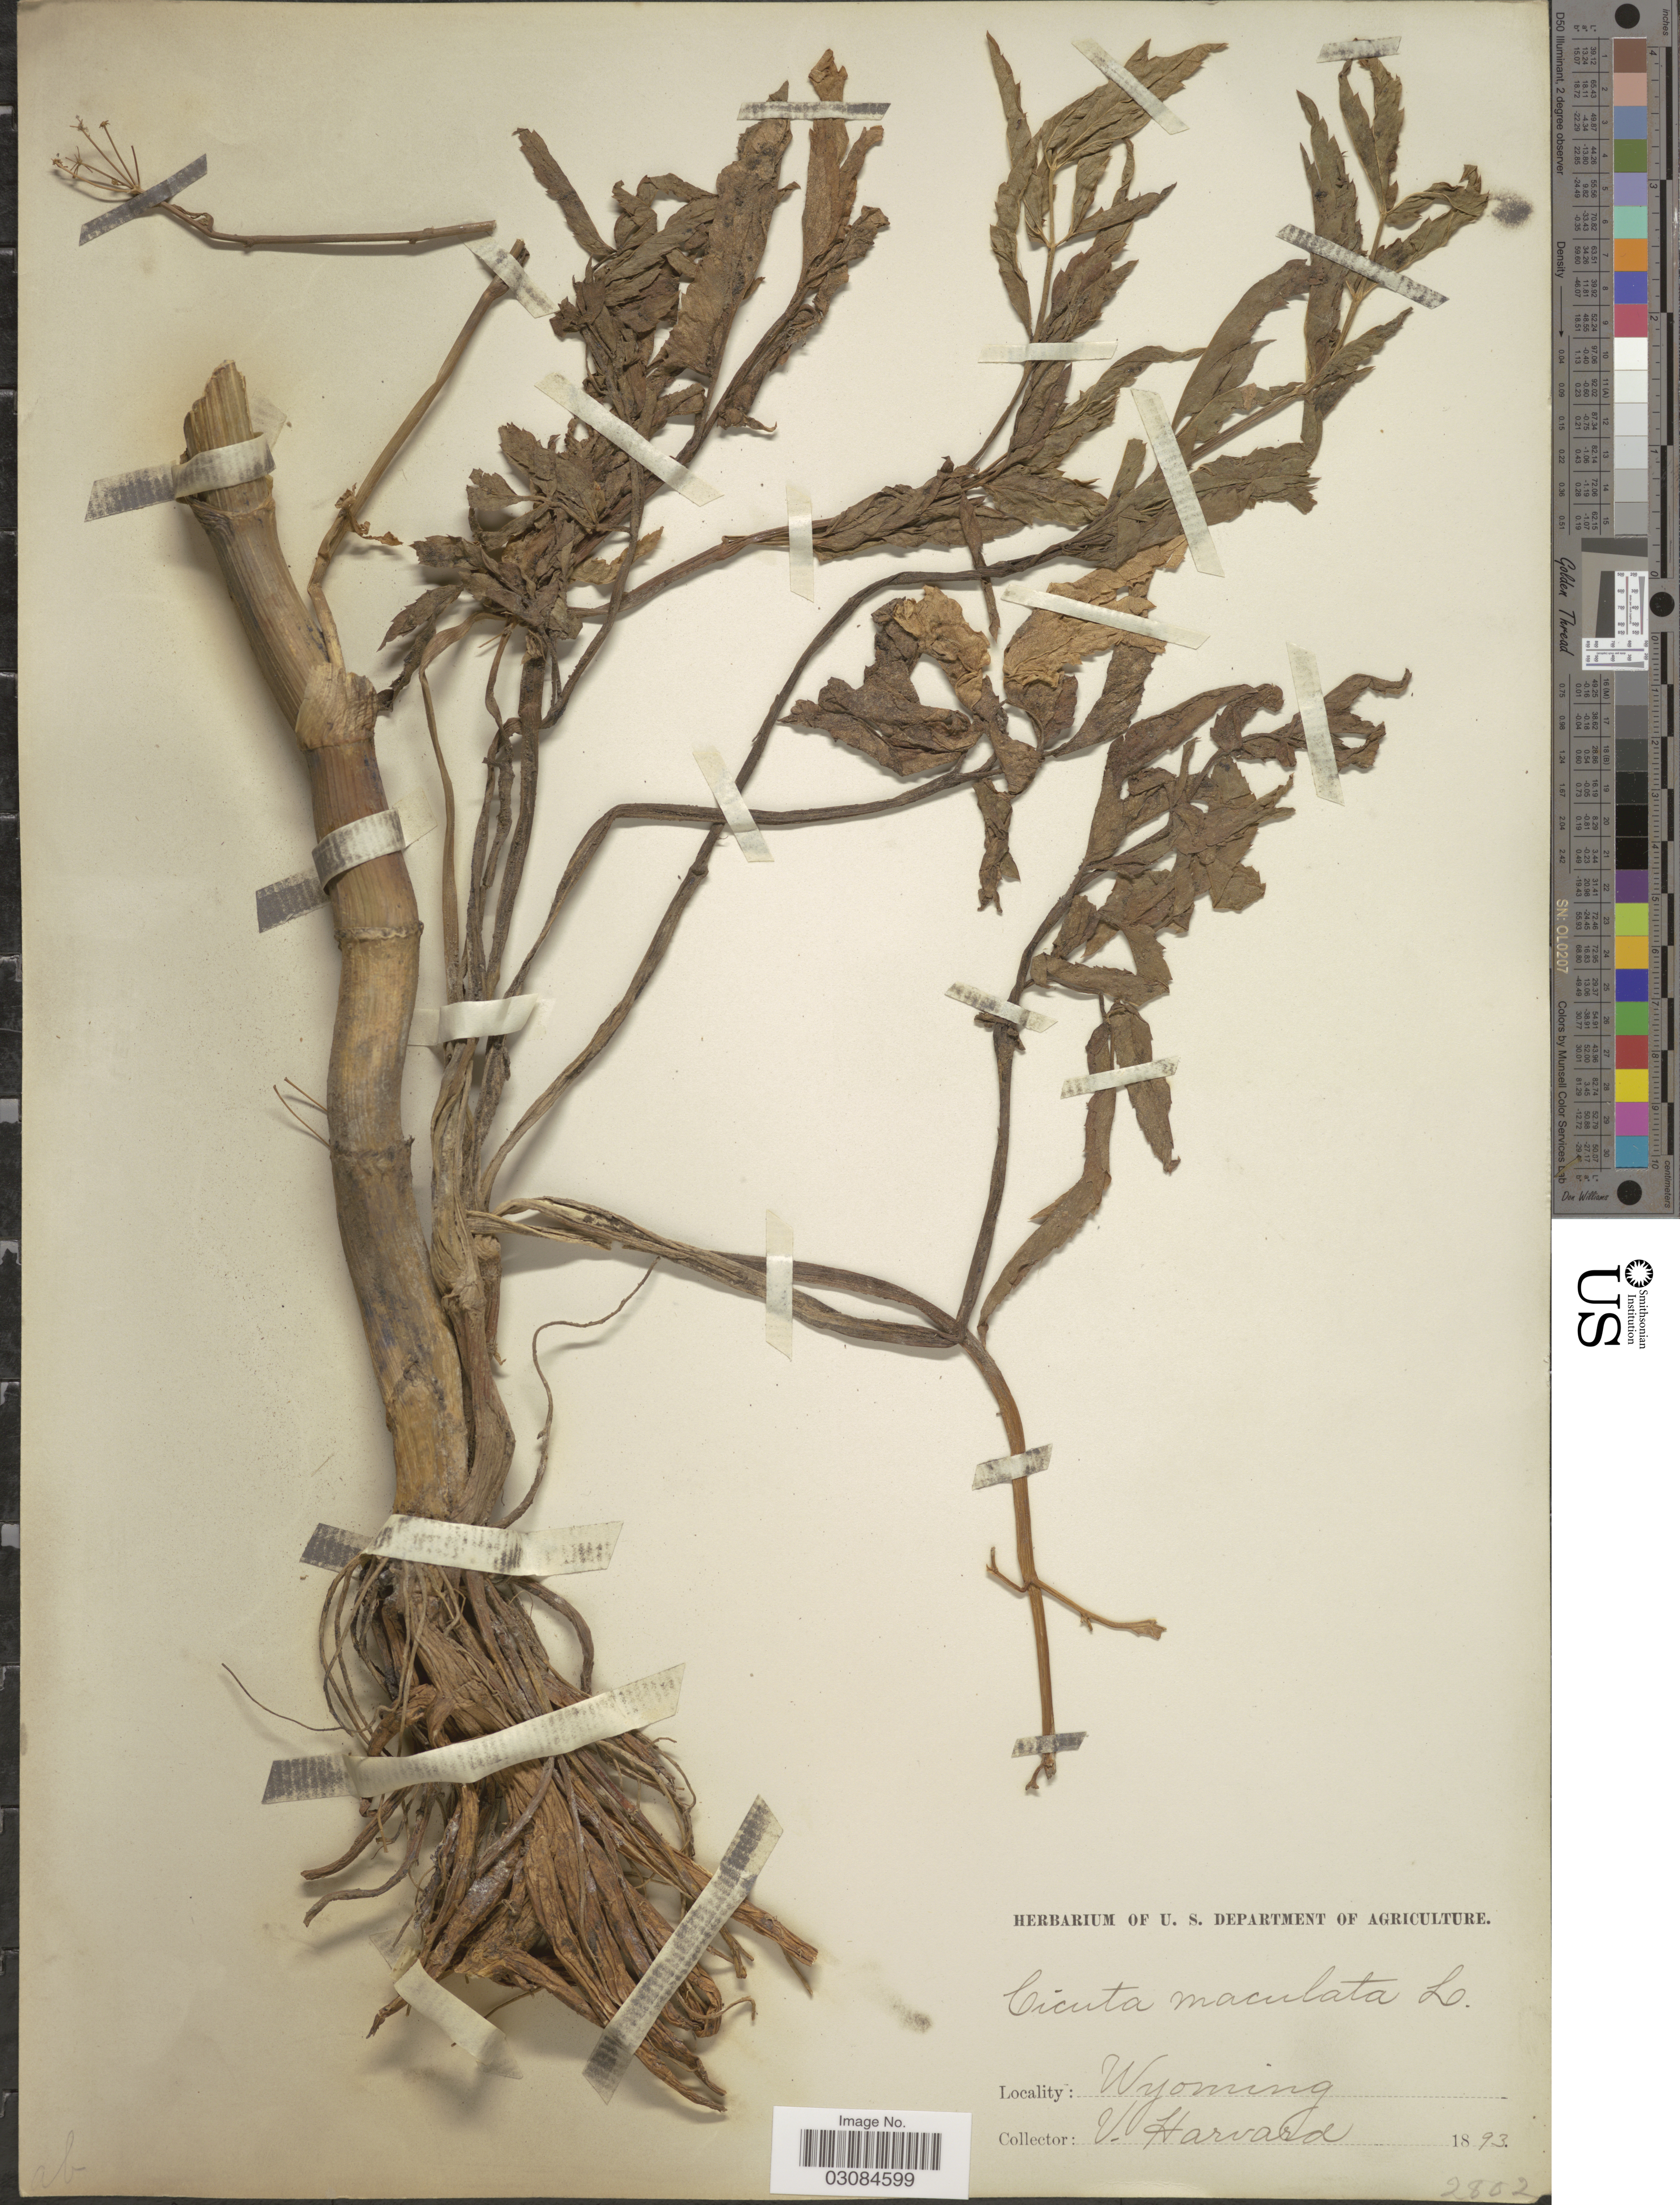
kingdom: Plantae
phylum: Tracheophyta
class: Magnoliopsida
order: Apiales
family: Apiaceae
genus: Cicuta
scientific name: Cicuta occidentalis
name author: Greene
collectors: V. Harvard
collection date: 1893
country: United States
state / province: Wyoming